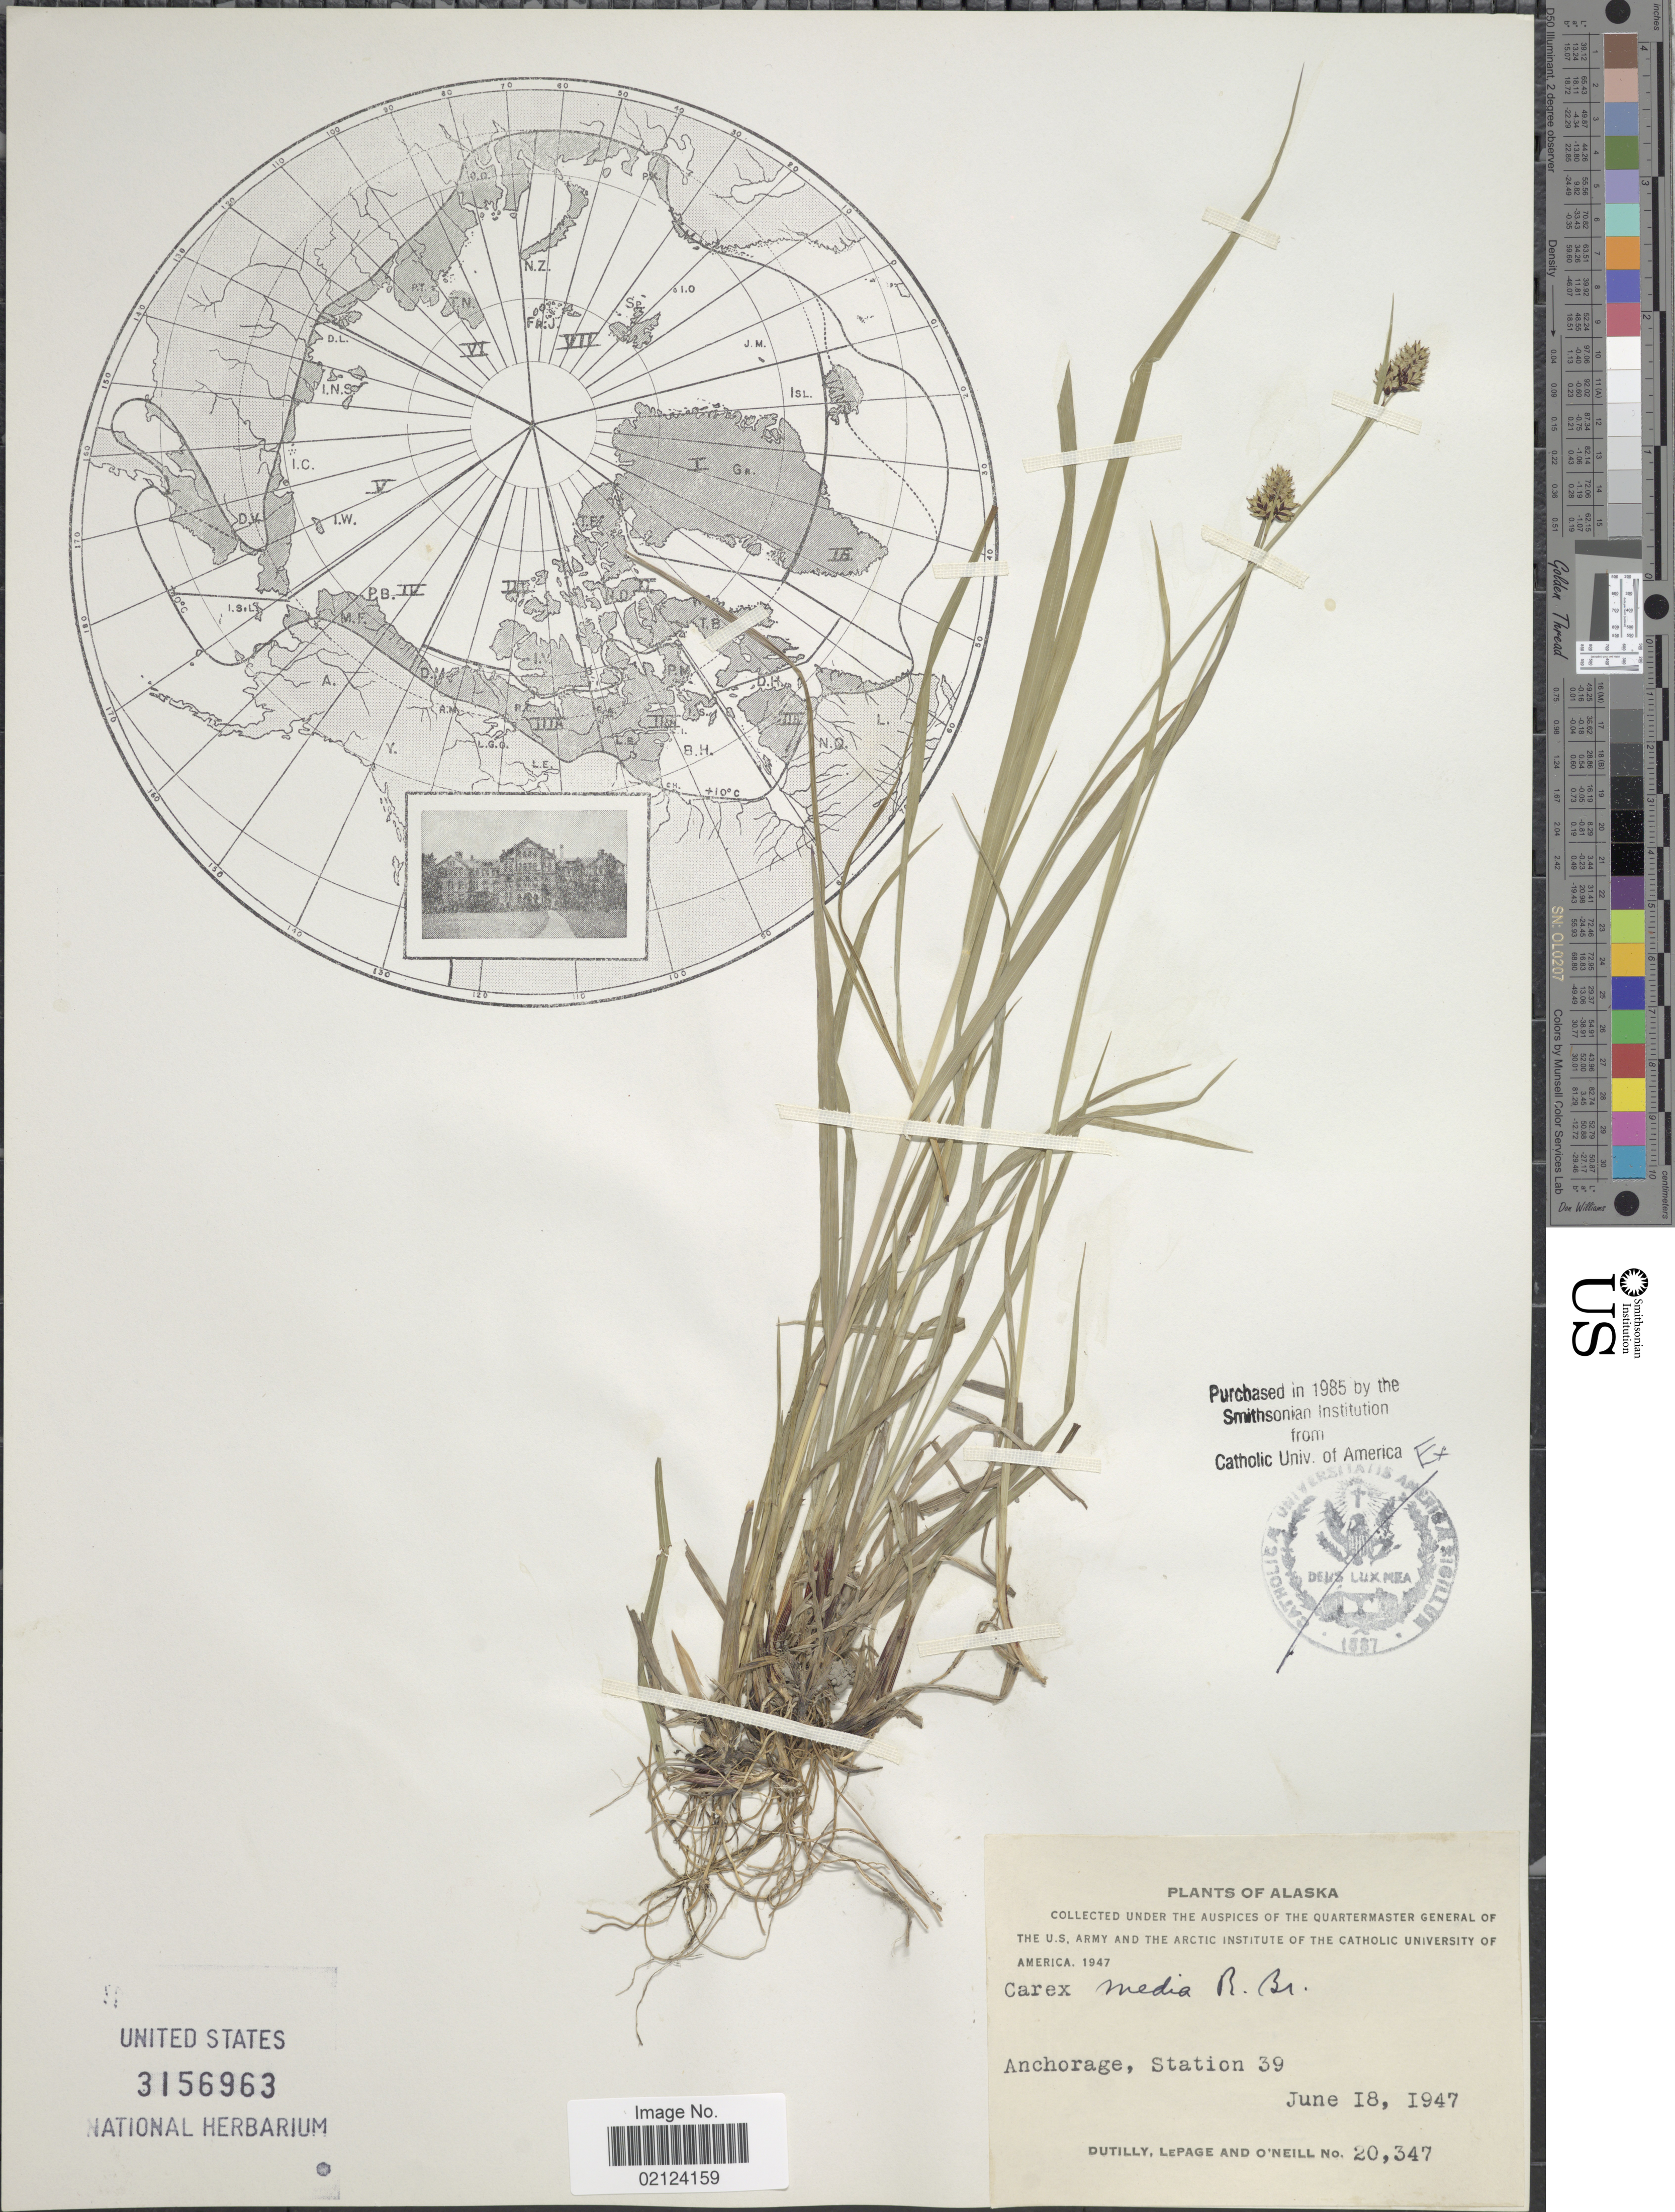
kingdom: Plantae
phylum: Tracheophyta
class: Liliopsida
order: Poales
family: Cyperaceae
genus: Carex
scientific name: Carex media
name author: R. Br.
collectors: -. Dutilly, -. LePage & O' Neill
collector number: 20347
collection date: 1947-06-18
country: United States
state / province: Alaska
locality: Anchorage, Station 39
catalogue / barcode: US 3156963